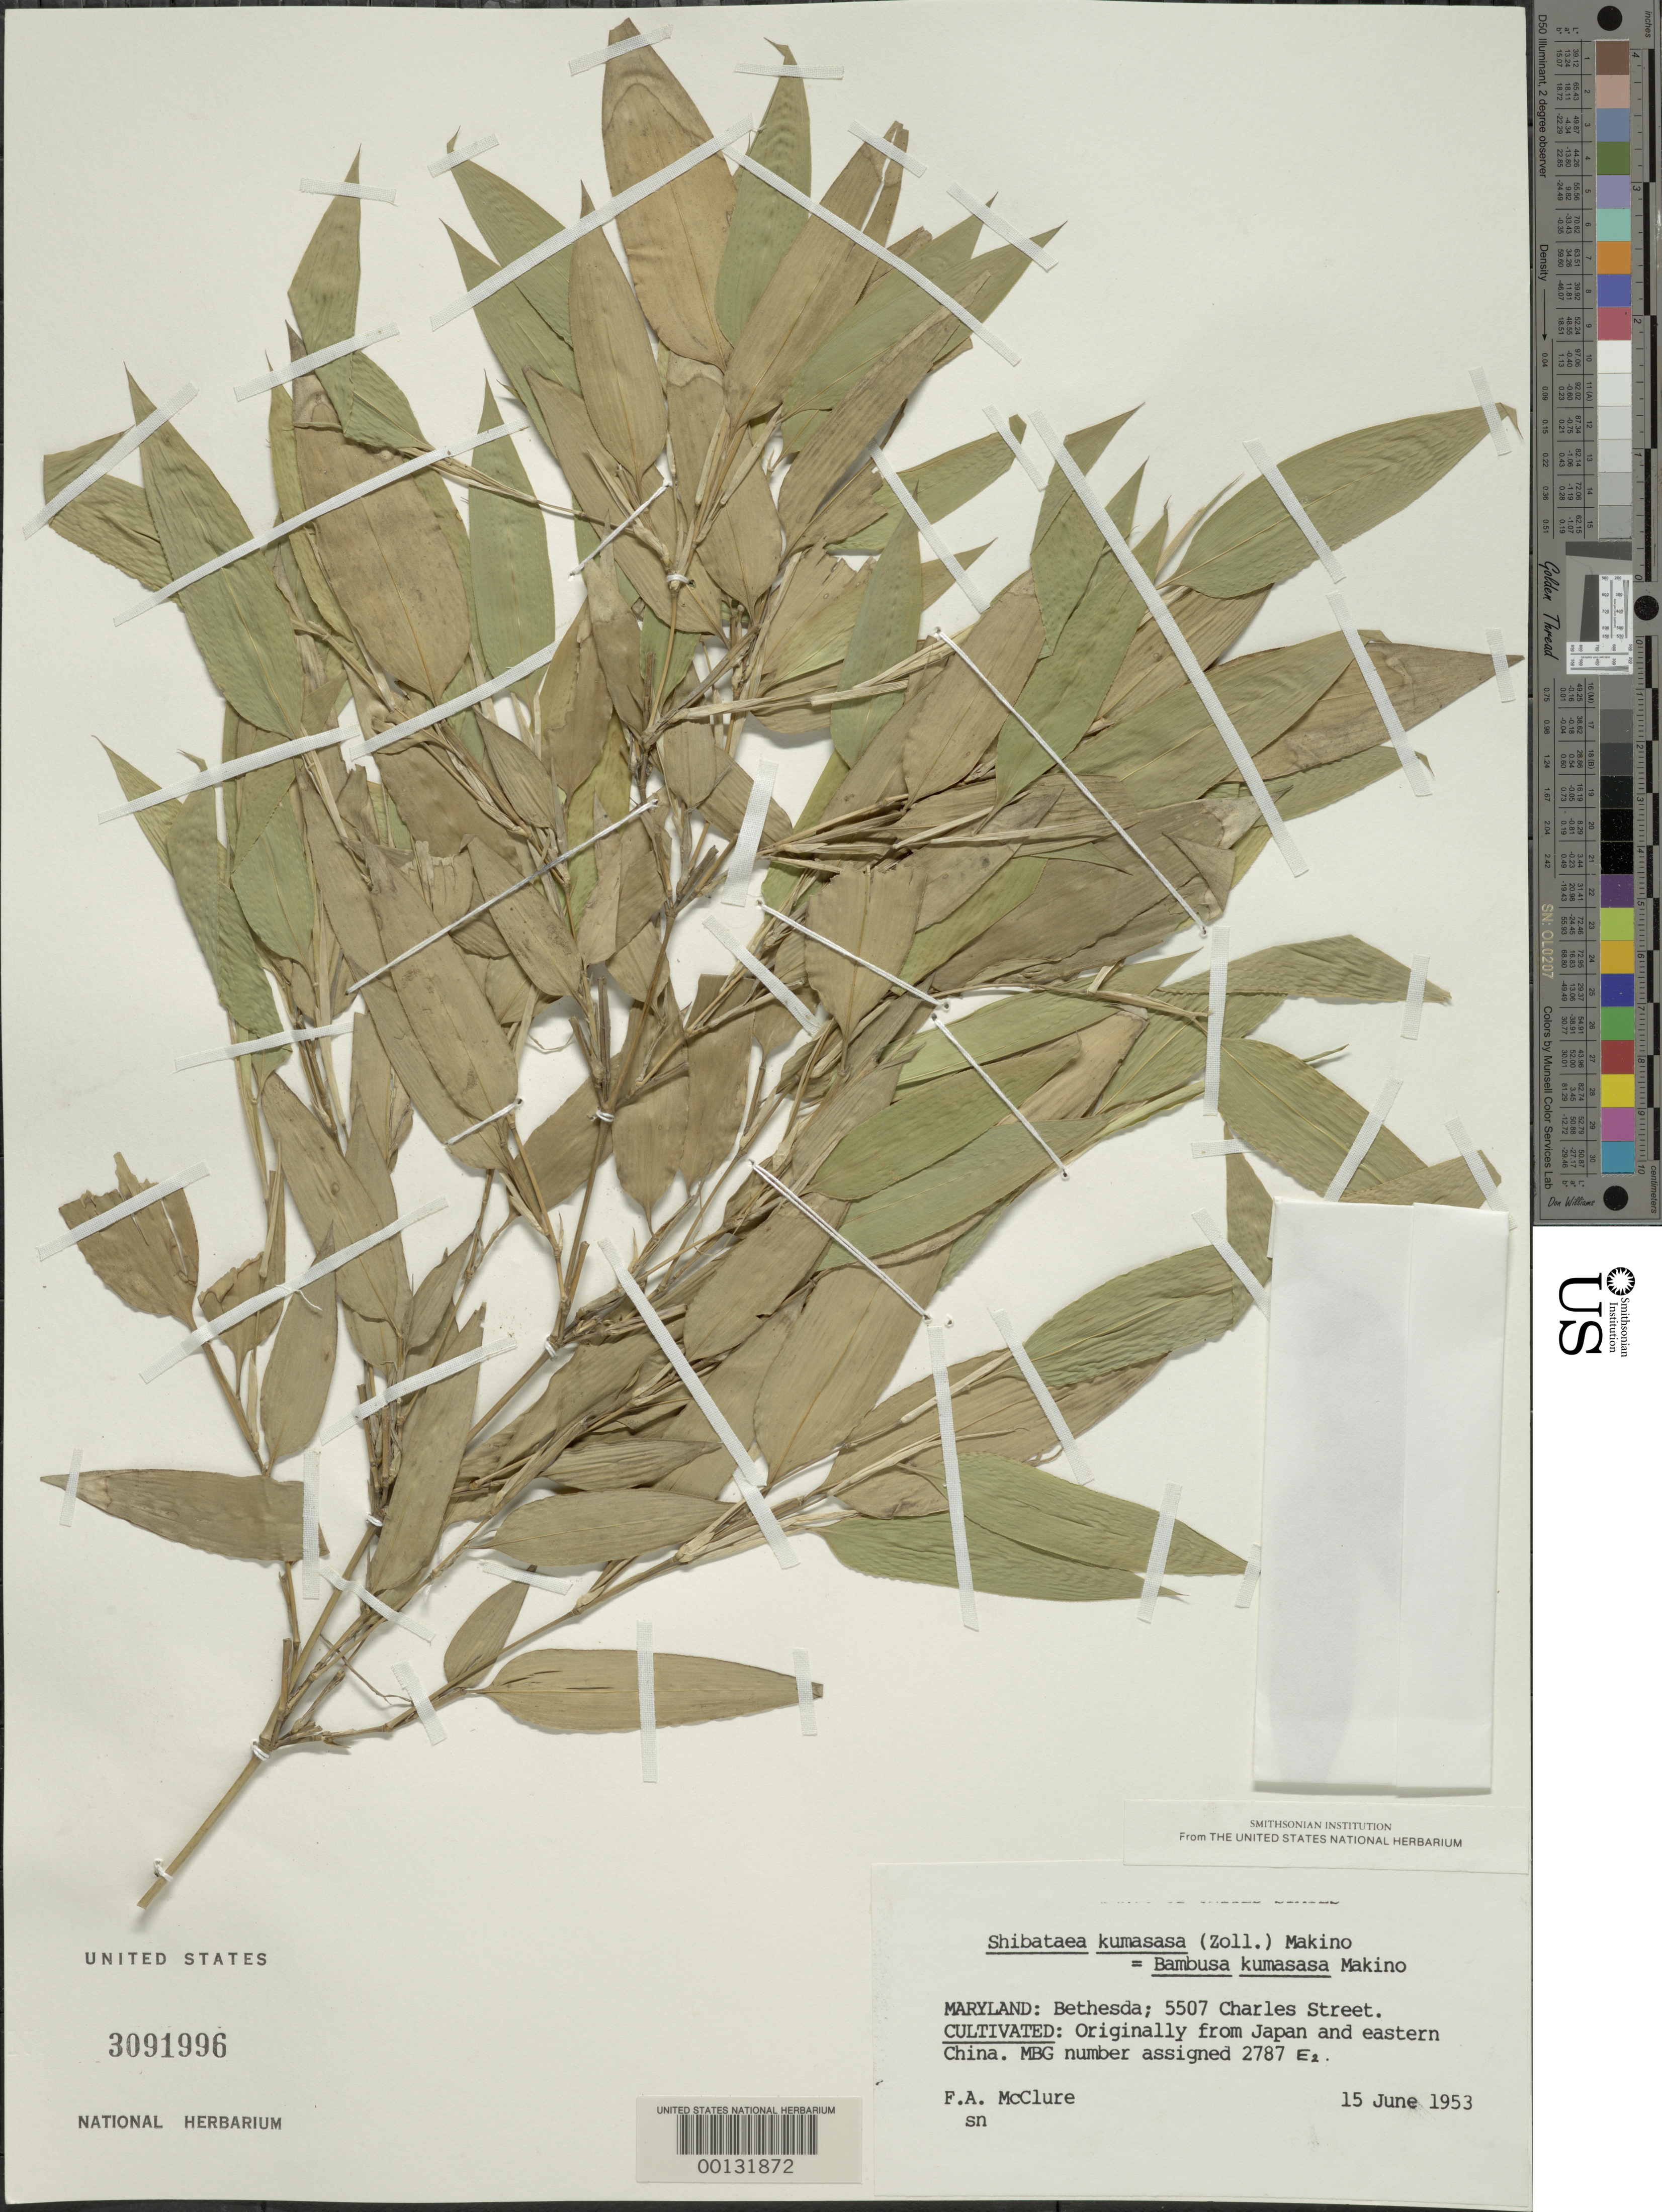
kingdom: Plantae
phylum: Tracheophyta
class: Liliopsida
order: Poales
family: Poaceae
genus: Bambusa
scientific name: Bambusa kumasasa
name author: Zoll.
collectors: F. A. McClure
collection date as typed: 15 Jun 1953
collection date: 1953-06-15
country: United States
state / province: Maryland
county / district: Montgomery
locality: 5507 Charles Street, Bethesda (McClure's garden)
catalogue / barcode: US 3091996